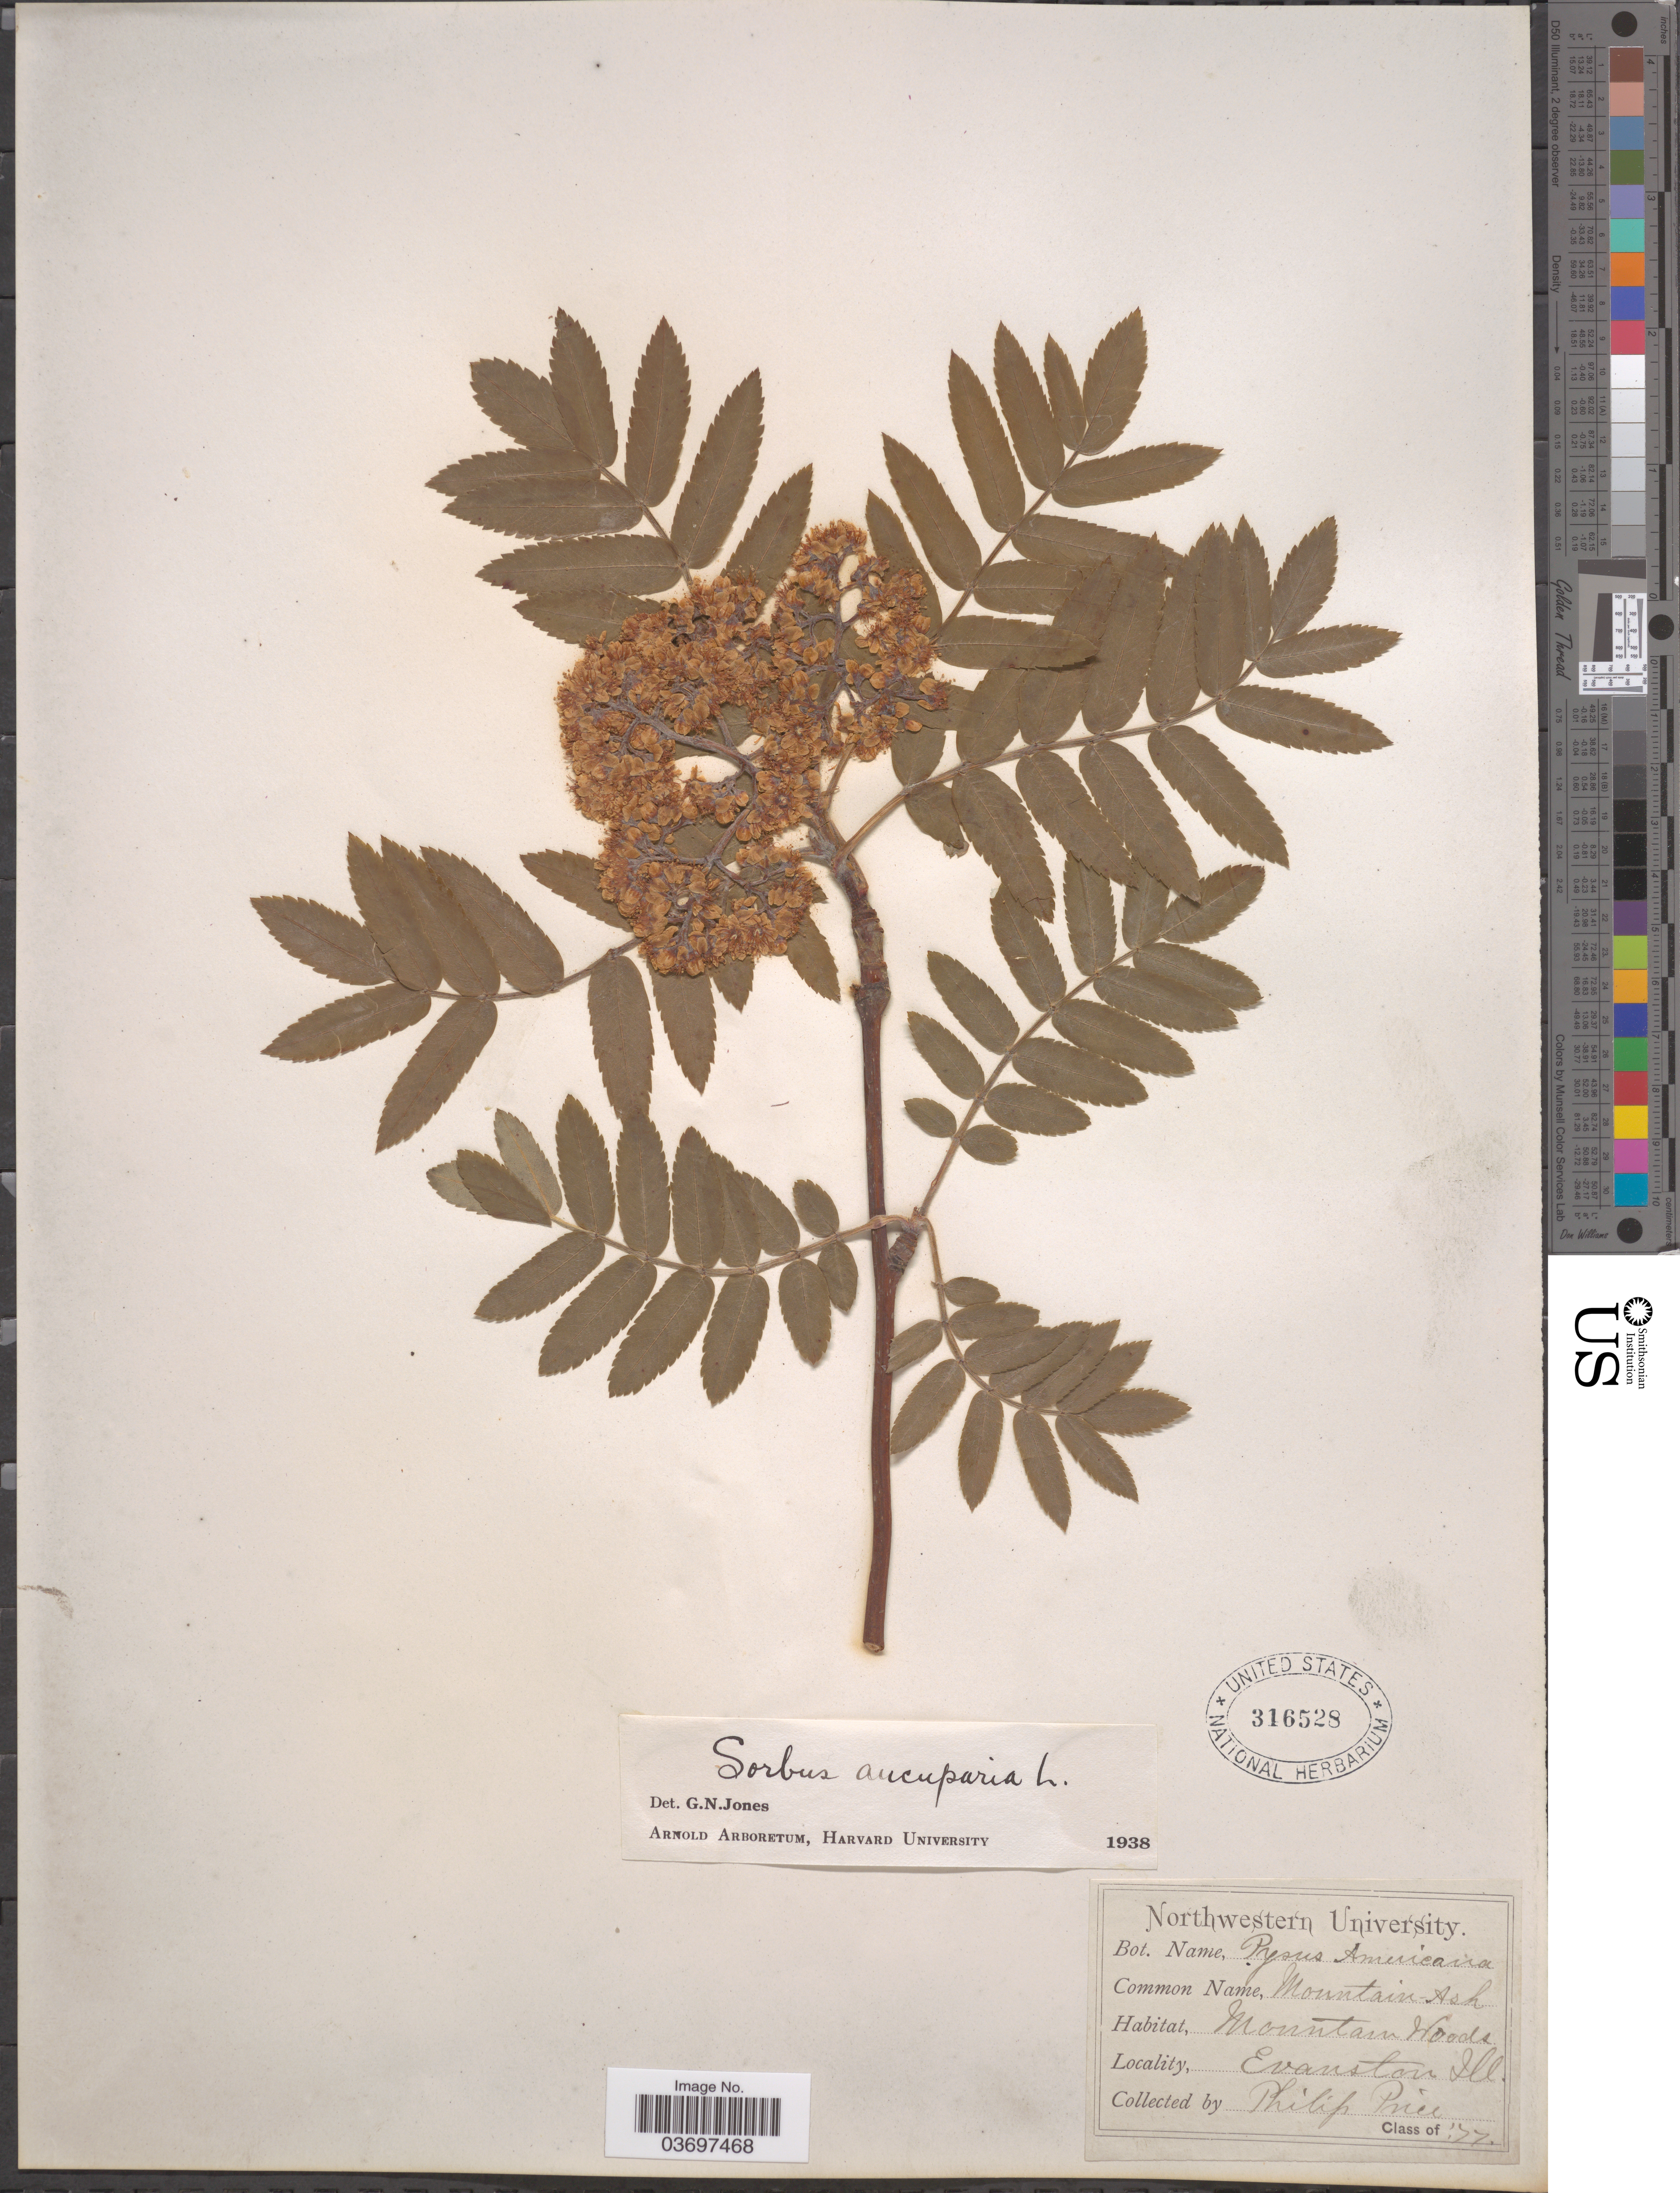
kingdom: Plantae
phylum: Tracheophyta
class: Magnoliopsida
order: Rosales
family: Rosaceae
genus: Sorbus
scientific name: Sorbus aucuparia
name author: L.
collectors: P. Price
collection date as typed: Transcribed d/m/y: //77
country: United States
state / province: Illinois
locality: Evanston.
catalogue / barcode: US 316528